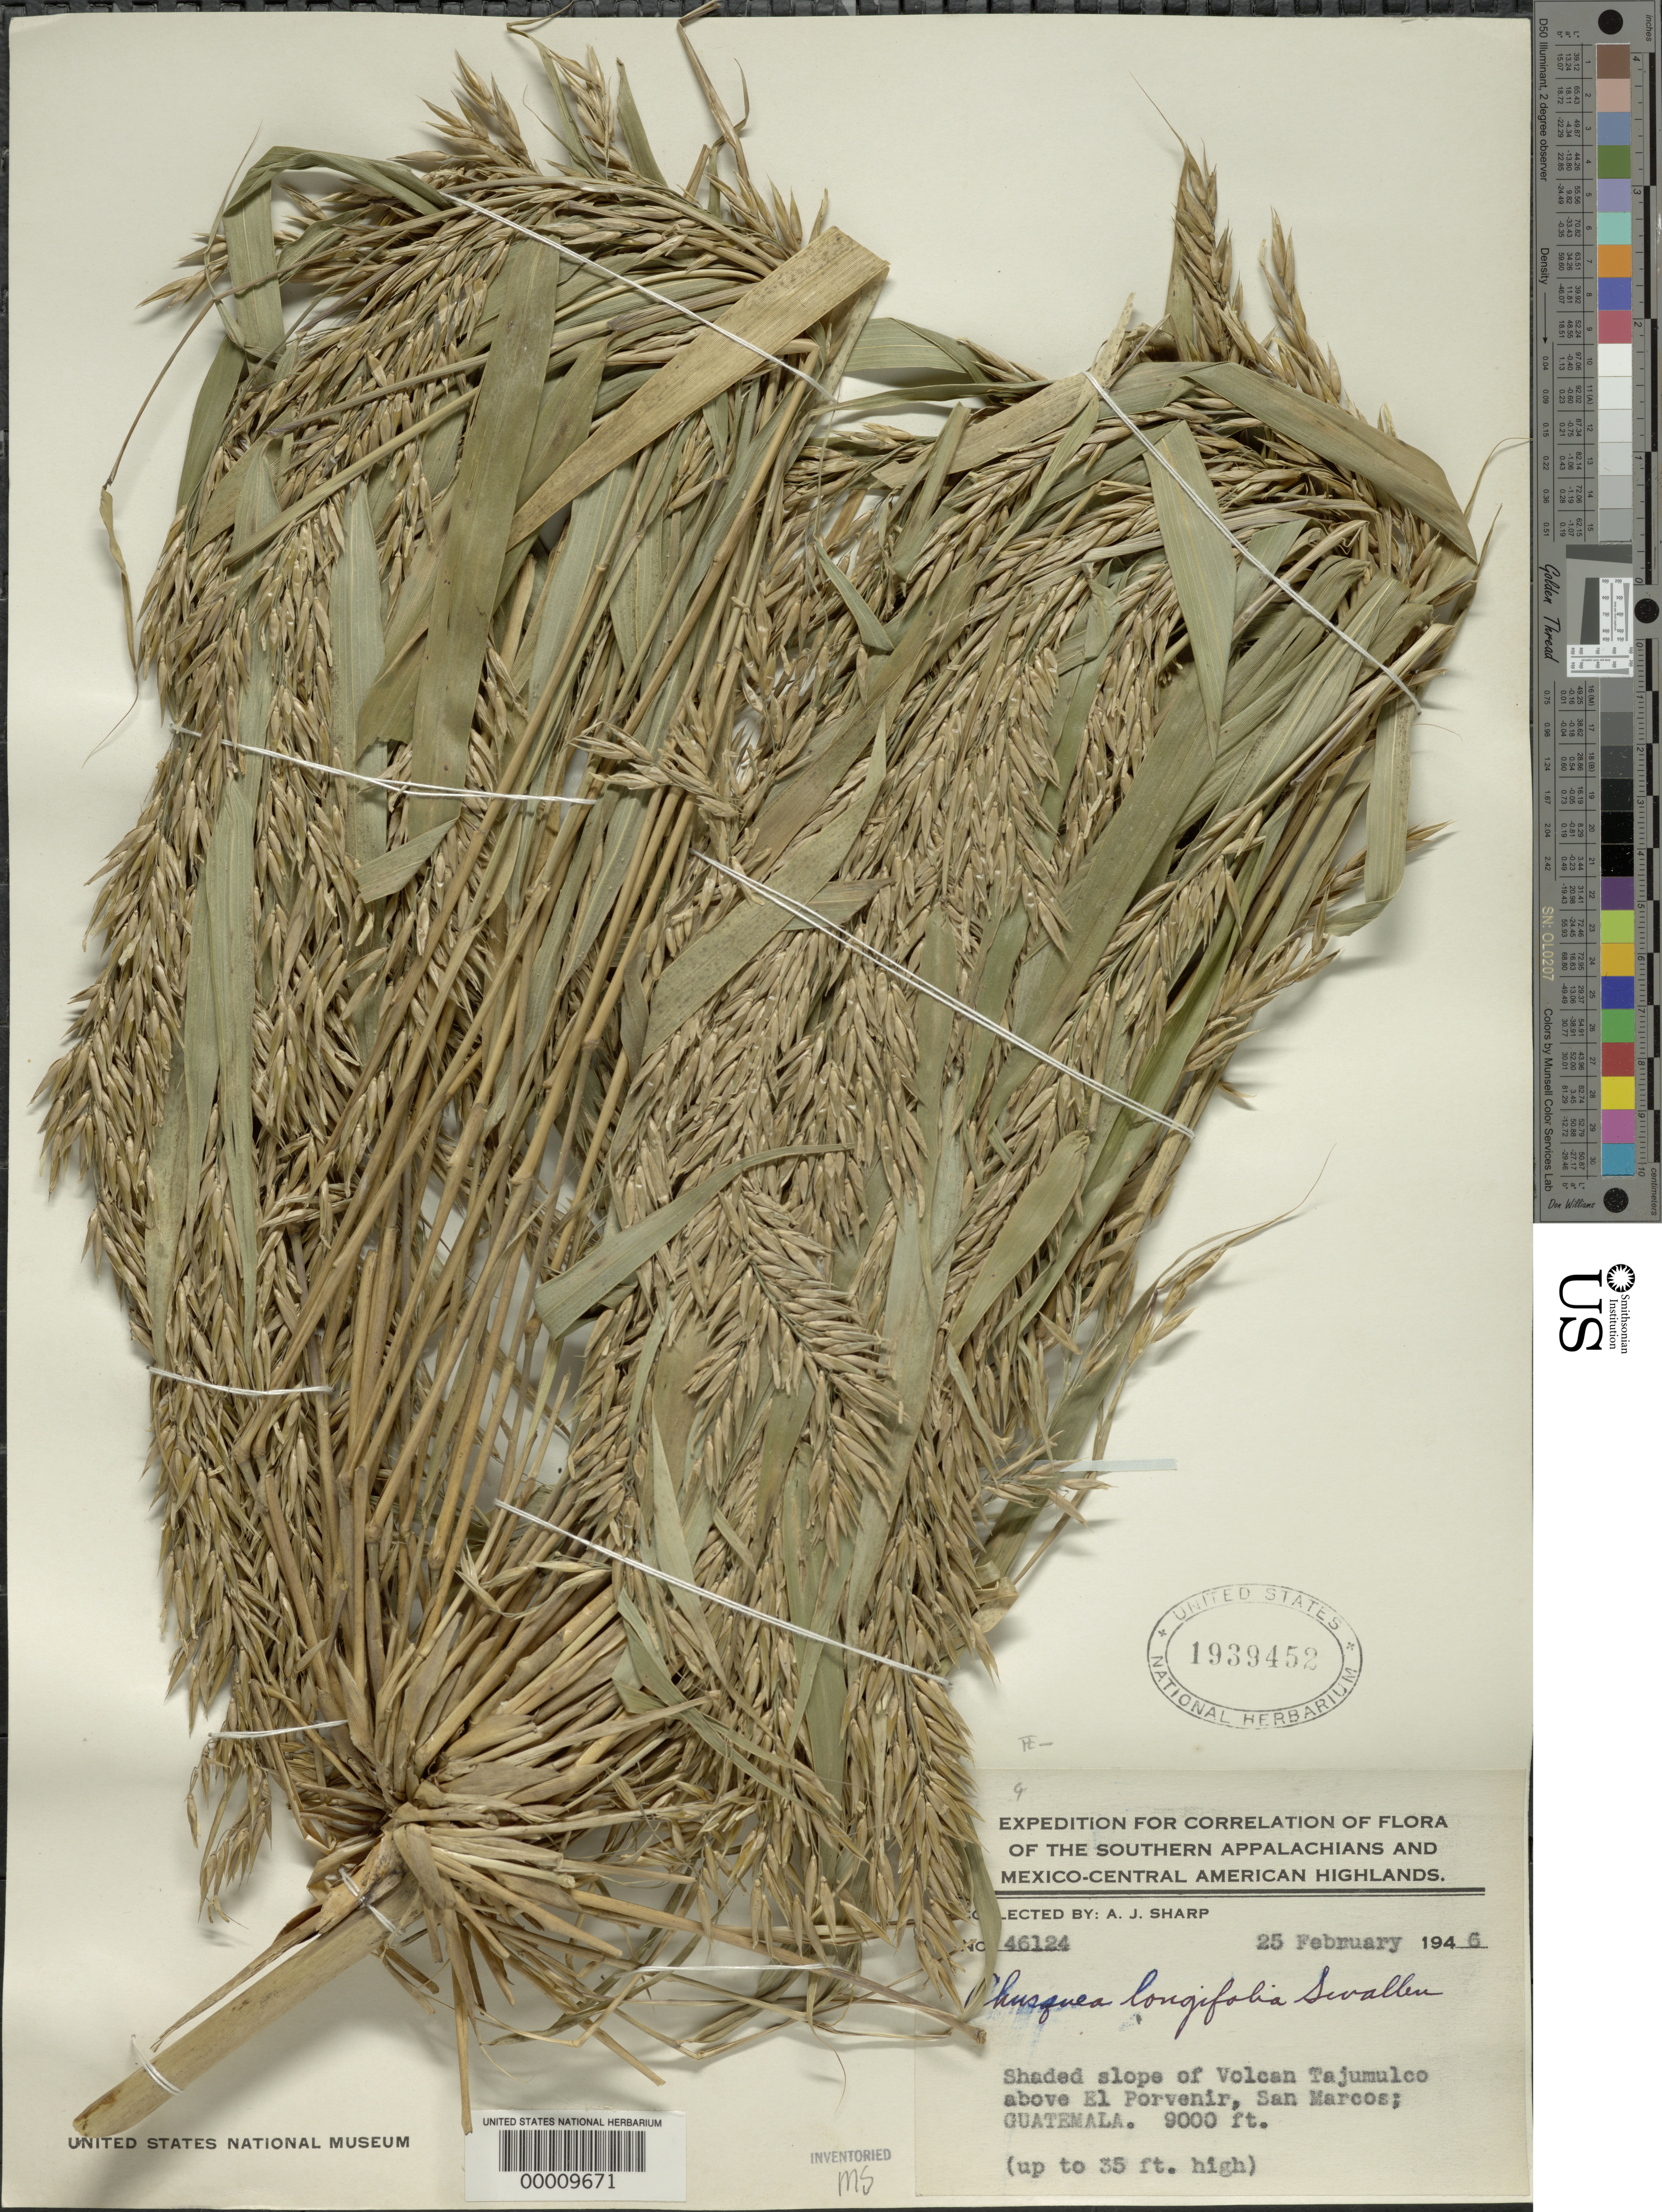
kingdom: Plantae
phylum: Tracheophyta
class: Liliopsida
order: Poales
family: Poaceae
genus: Chusquea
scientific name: Chusquea longifolia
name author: Swallen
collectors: A. J. Sharp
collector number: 46124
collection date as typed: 25 Feb 1946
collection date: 1946-02-25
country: Guatemala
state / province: San Marcos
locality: El Porvenir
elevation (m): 2743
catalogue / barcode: US 1939452